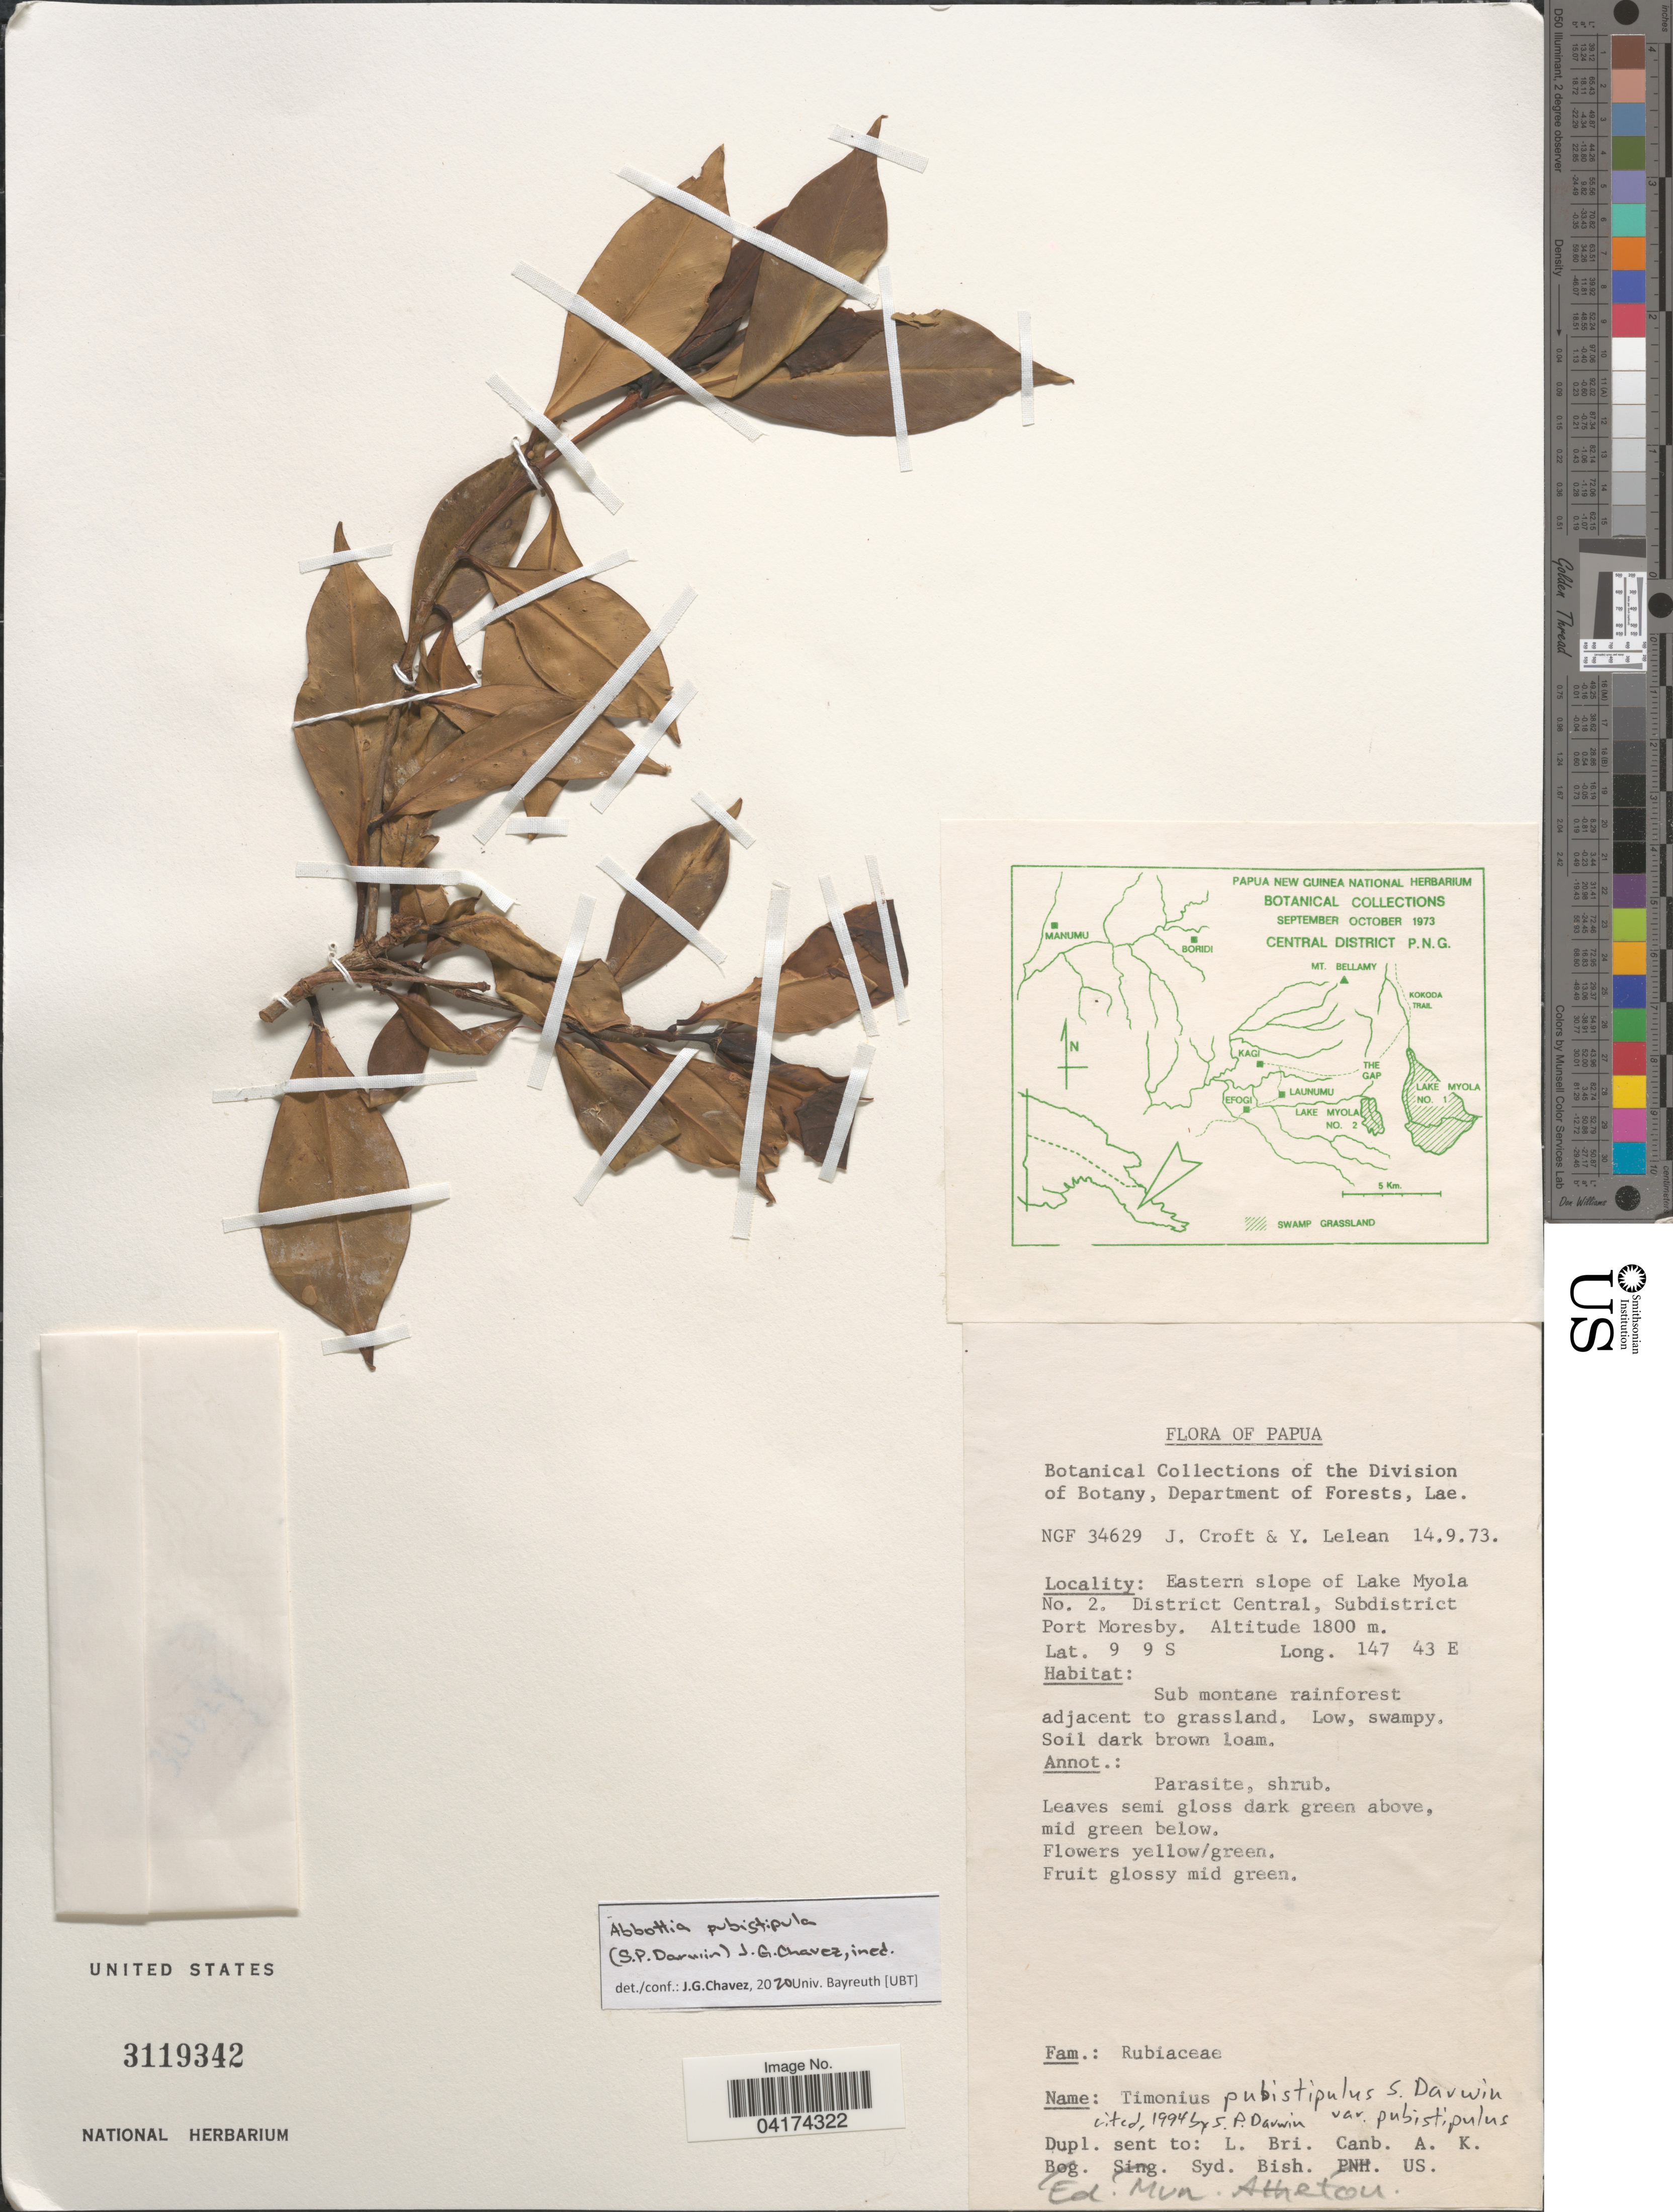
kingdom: Plantae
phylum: Tracheophyta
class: Magnoliopsida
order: Gentianales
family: Rubiaceae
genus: Abbottia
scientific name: Abbottia pubistipula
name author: (S.P. Darwin) J.G. Chavez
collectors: J. Croft & Y. Lelean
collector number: NGF 34629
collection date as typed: Transcribed d/m/y: 14/9/73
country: Papua New Guinea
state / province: Central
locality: Papua. Eastern slope of Lake Myola No. 2. District Central, Subdistrict Port Moresby.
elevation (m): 1800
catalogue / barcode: US 3119342